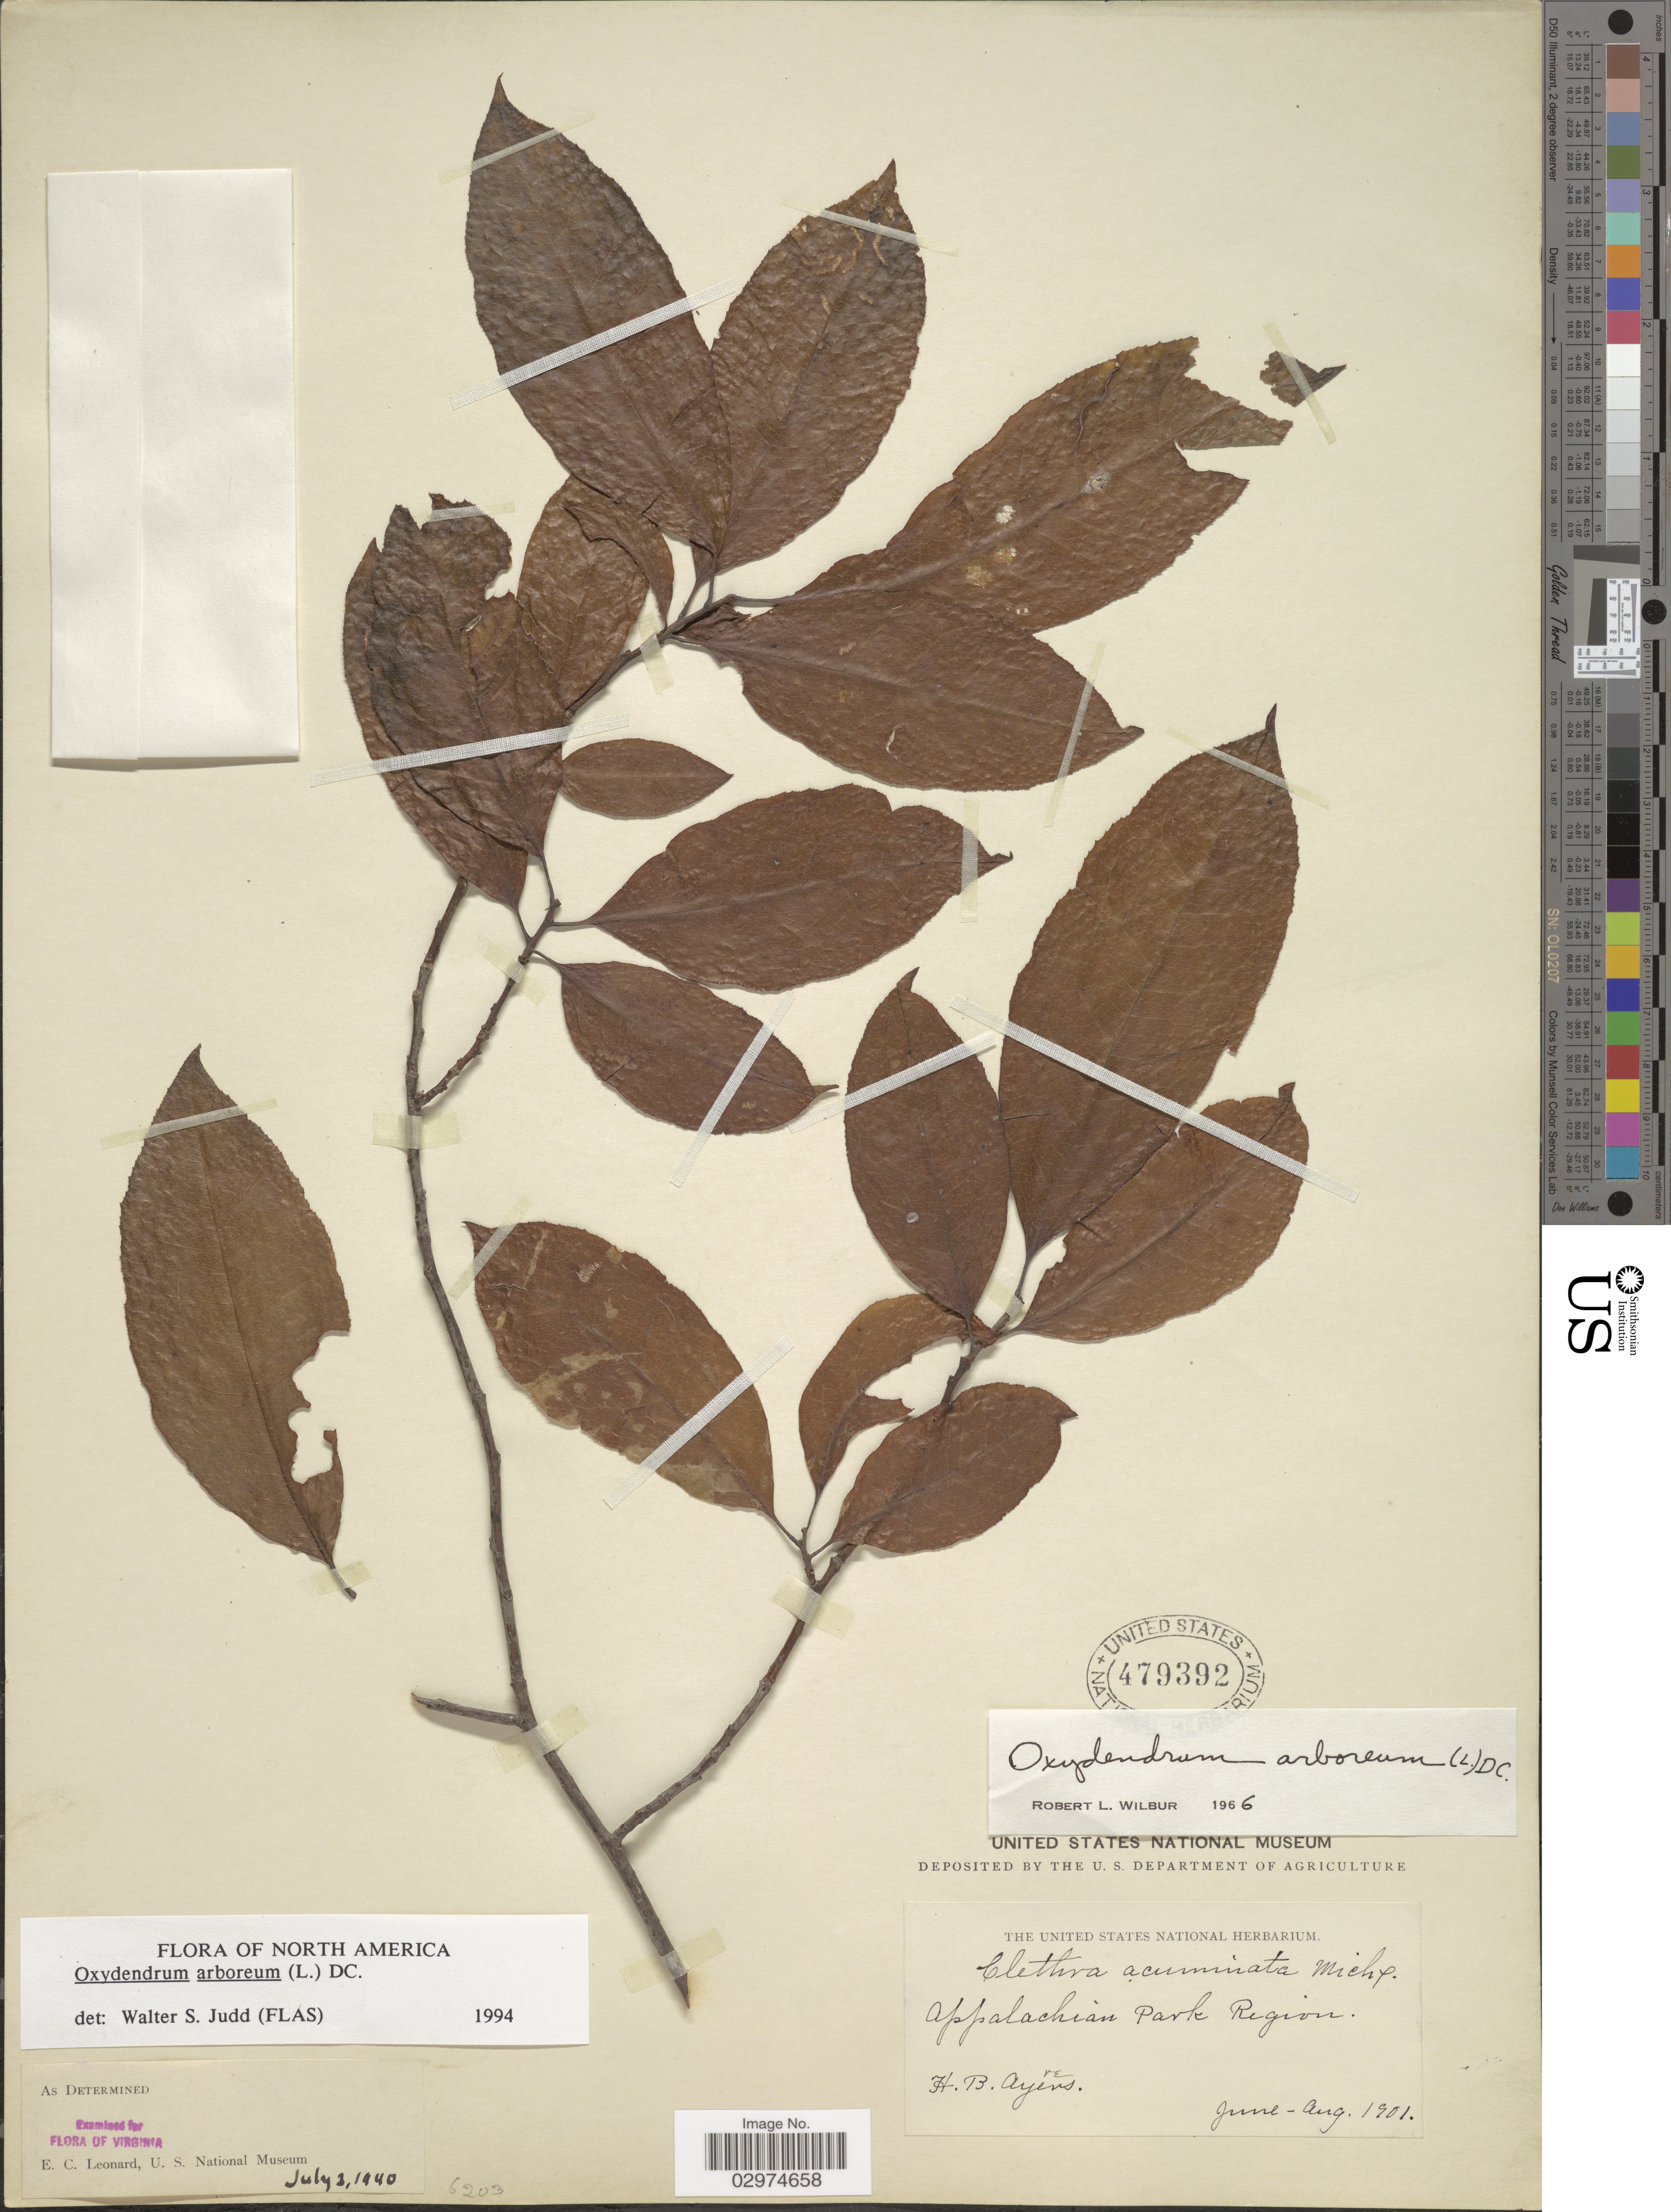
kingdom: Plantae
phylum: Tracheophyta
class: Magnoliopsida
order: Ericales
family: Ericaceae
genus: Oxydendrum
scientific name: Oxydendrum arboreum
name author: (L.) DC.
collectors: H. Ayens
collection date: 1901-06/1901-08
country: United States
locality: Appalachian Park Region.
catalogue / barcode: US 479392